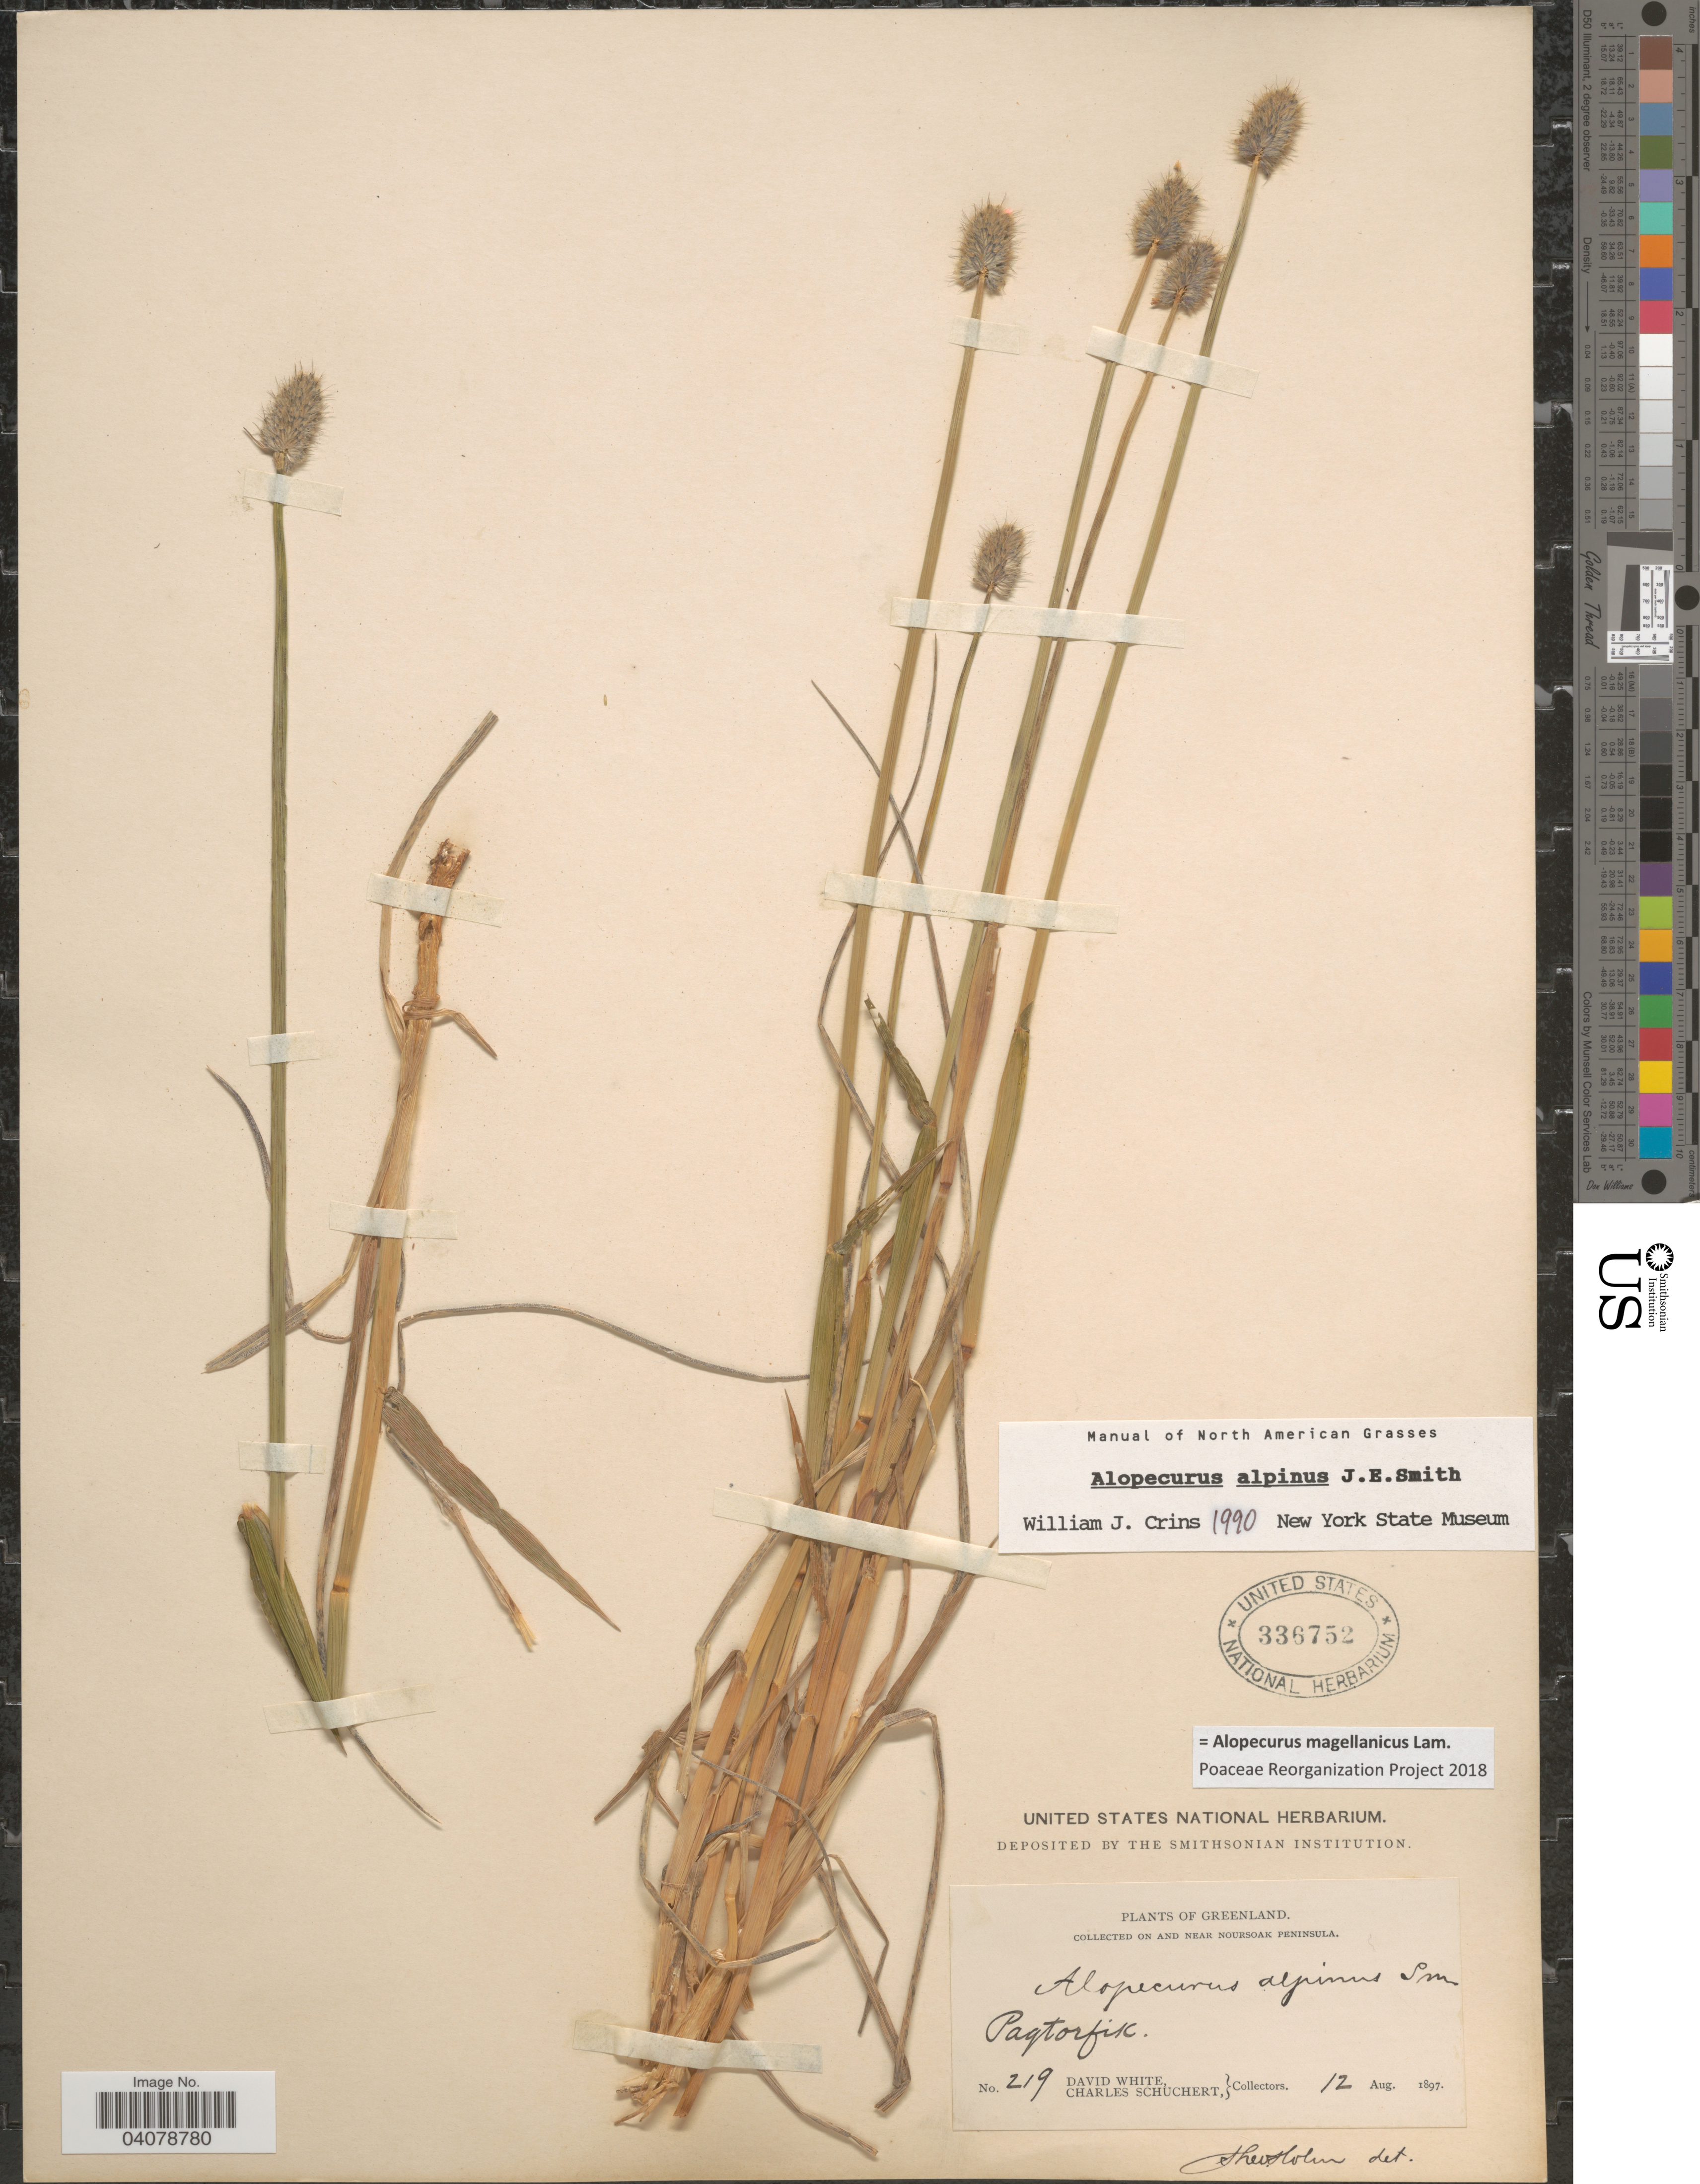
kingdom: Plantae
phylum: Tracheophyta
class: Liliopsida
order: Poales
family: Poaceae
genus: Alopecurus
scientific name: Alopecurus magellanicus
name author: Lam.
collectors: D. White & C. Schuchert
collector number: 219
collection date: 1897-08-12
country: Greenland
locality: On and near Noursoak Peninsula. Paqtorfik.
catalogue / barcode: US 336752